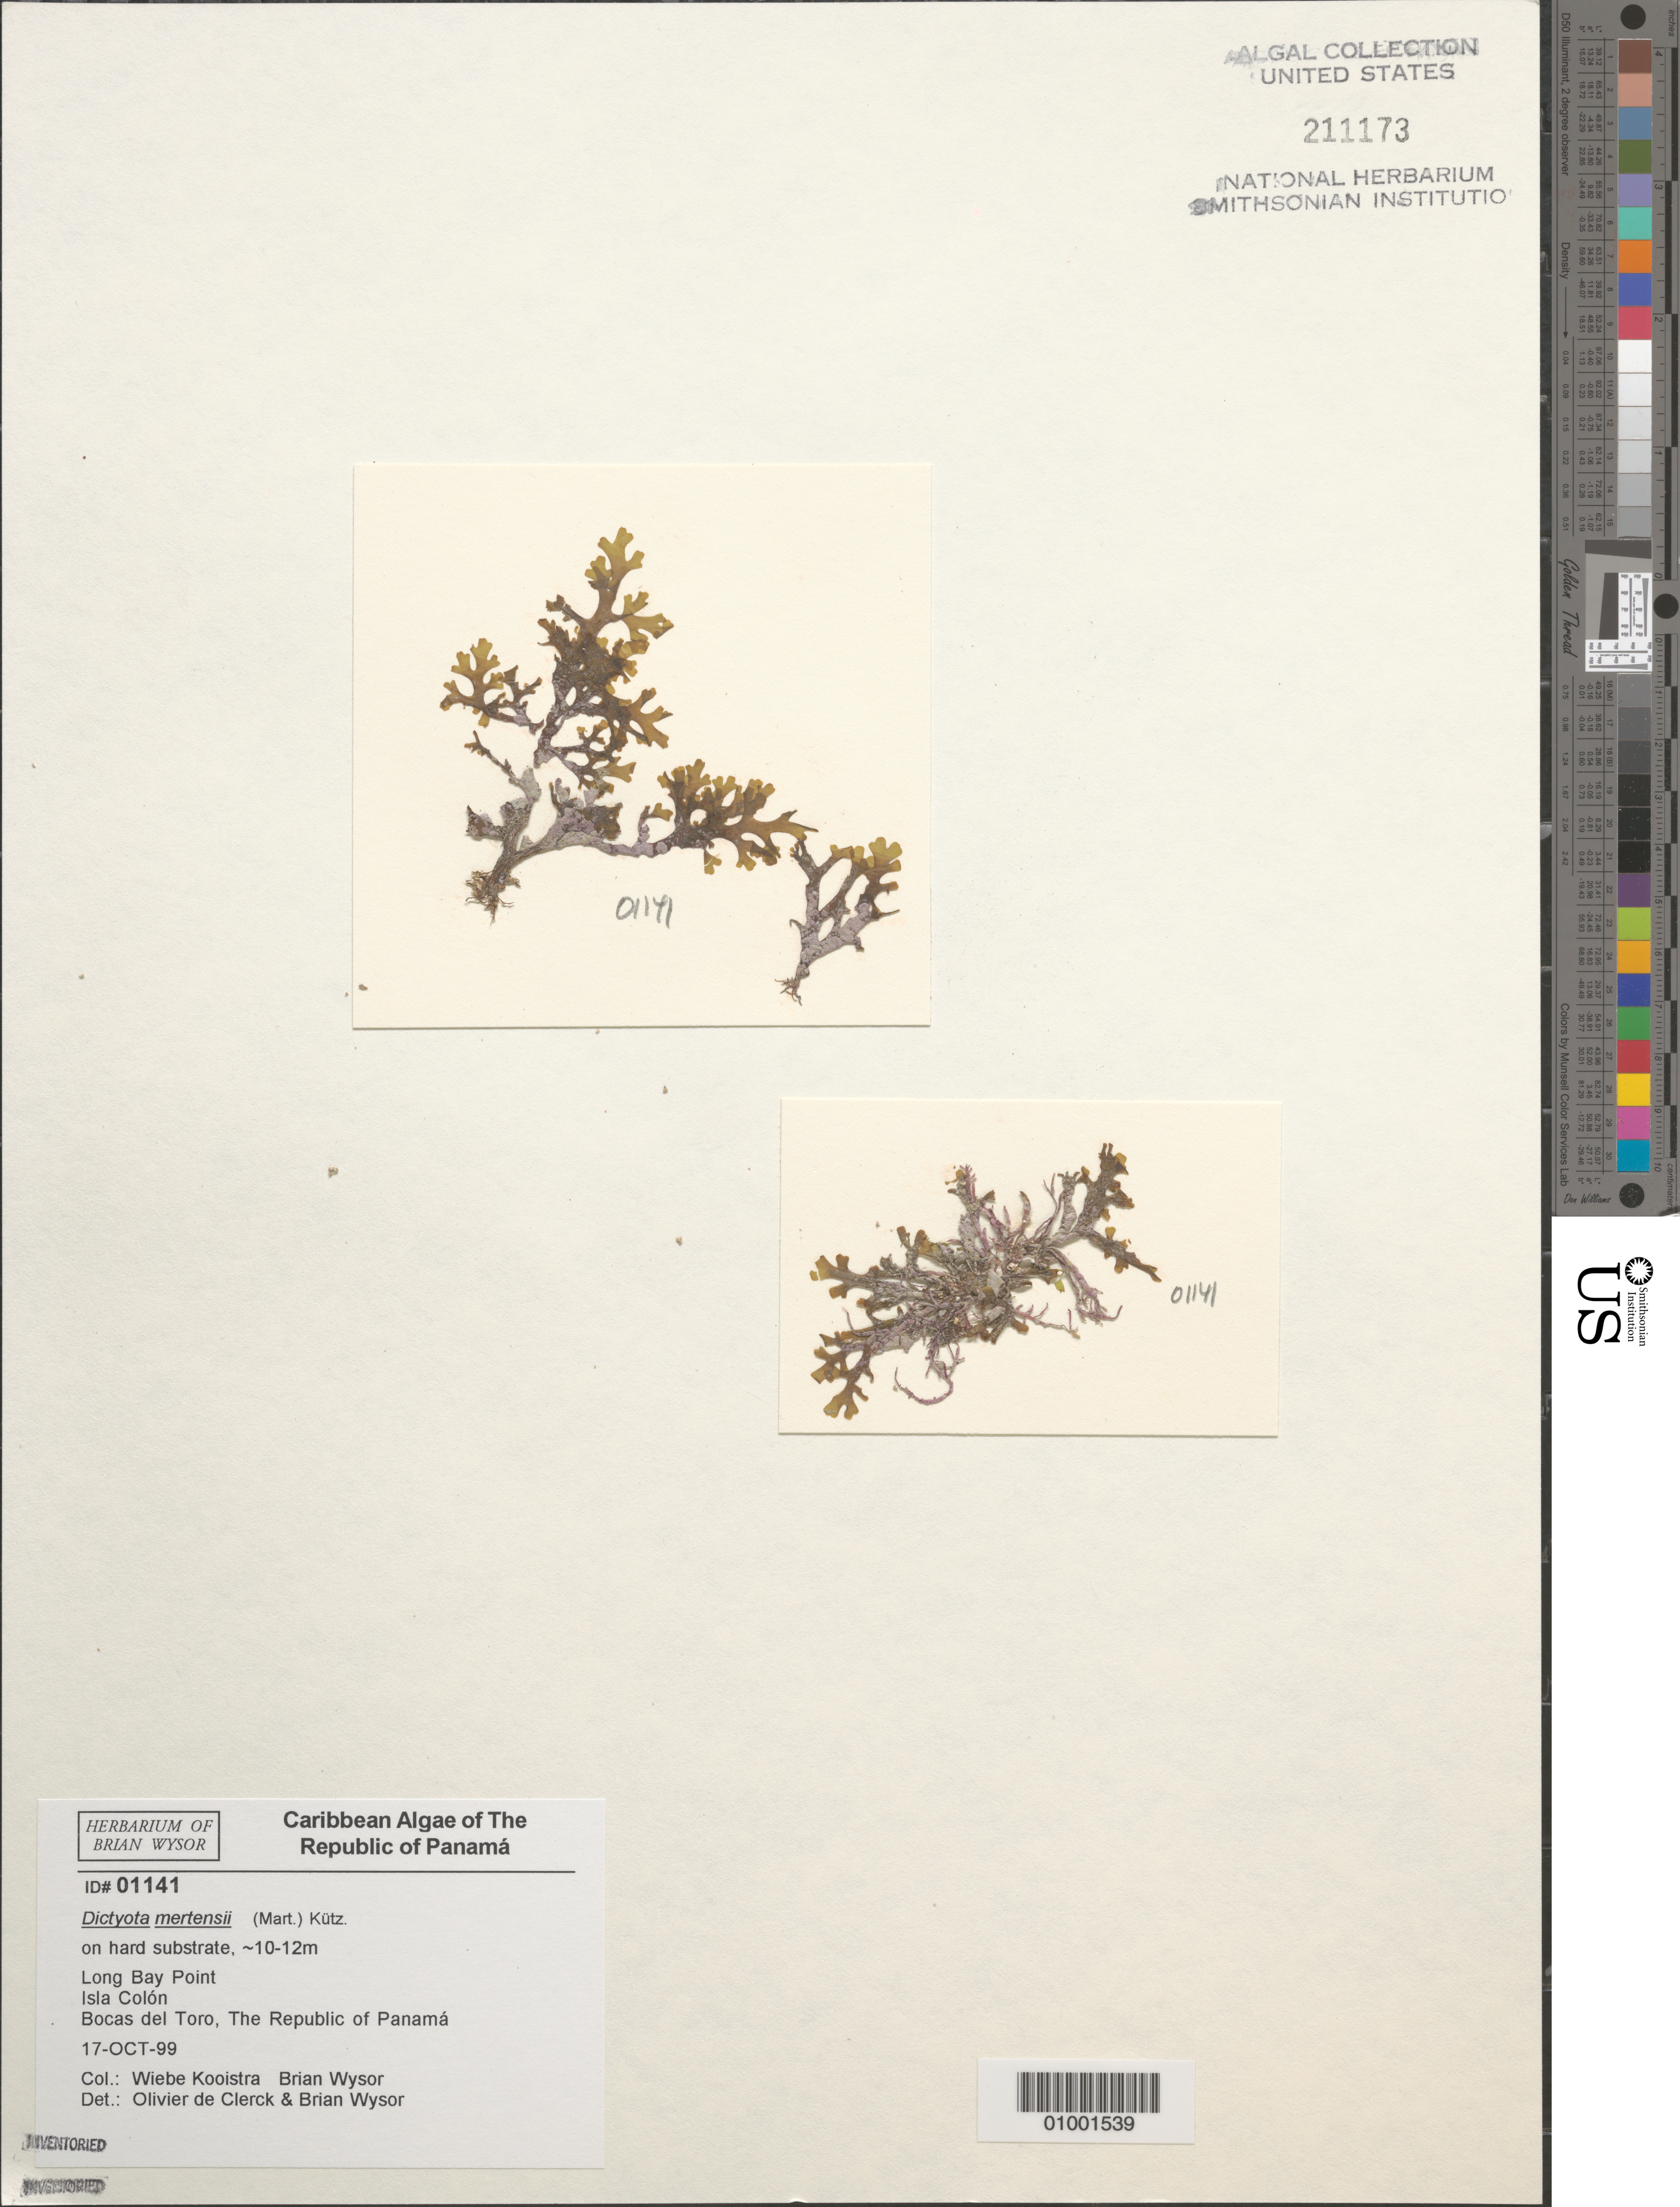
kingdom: Chromista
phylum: Ochrophyta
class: Phaeophyceae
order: Dictyotales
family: Dictyotaceae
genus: Dictyota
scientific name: Dictyota mertensii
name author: (C. Mart.) Kütz.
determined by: de Clerck, O.; Wysor, B.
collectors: B. Wysor & W. Kooistra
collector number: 01141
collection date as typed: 17 Oct 1999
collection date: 1999-10-17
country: Panama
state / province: Bocas del Toro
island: Colón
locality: Long Bay Point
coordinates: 9 24' 00" N, 82 13' 39" W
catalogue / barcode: US 211173